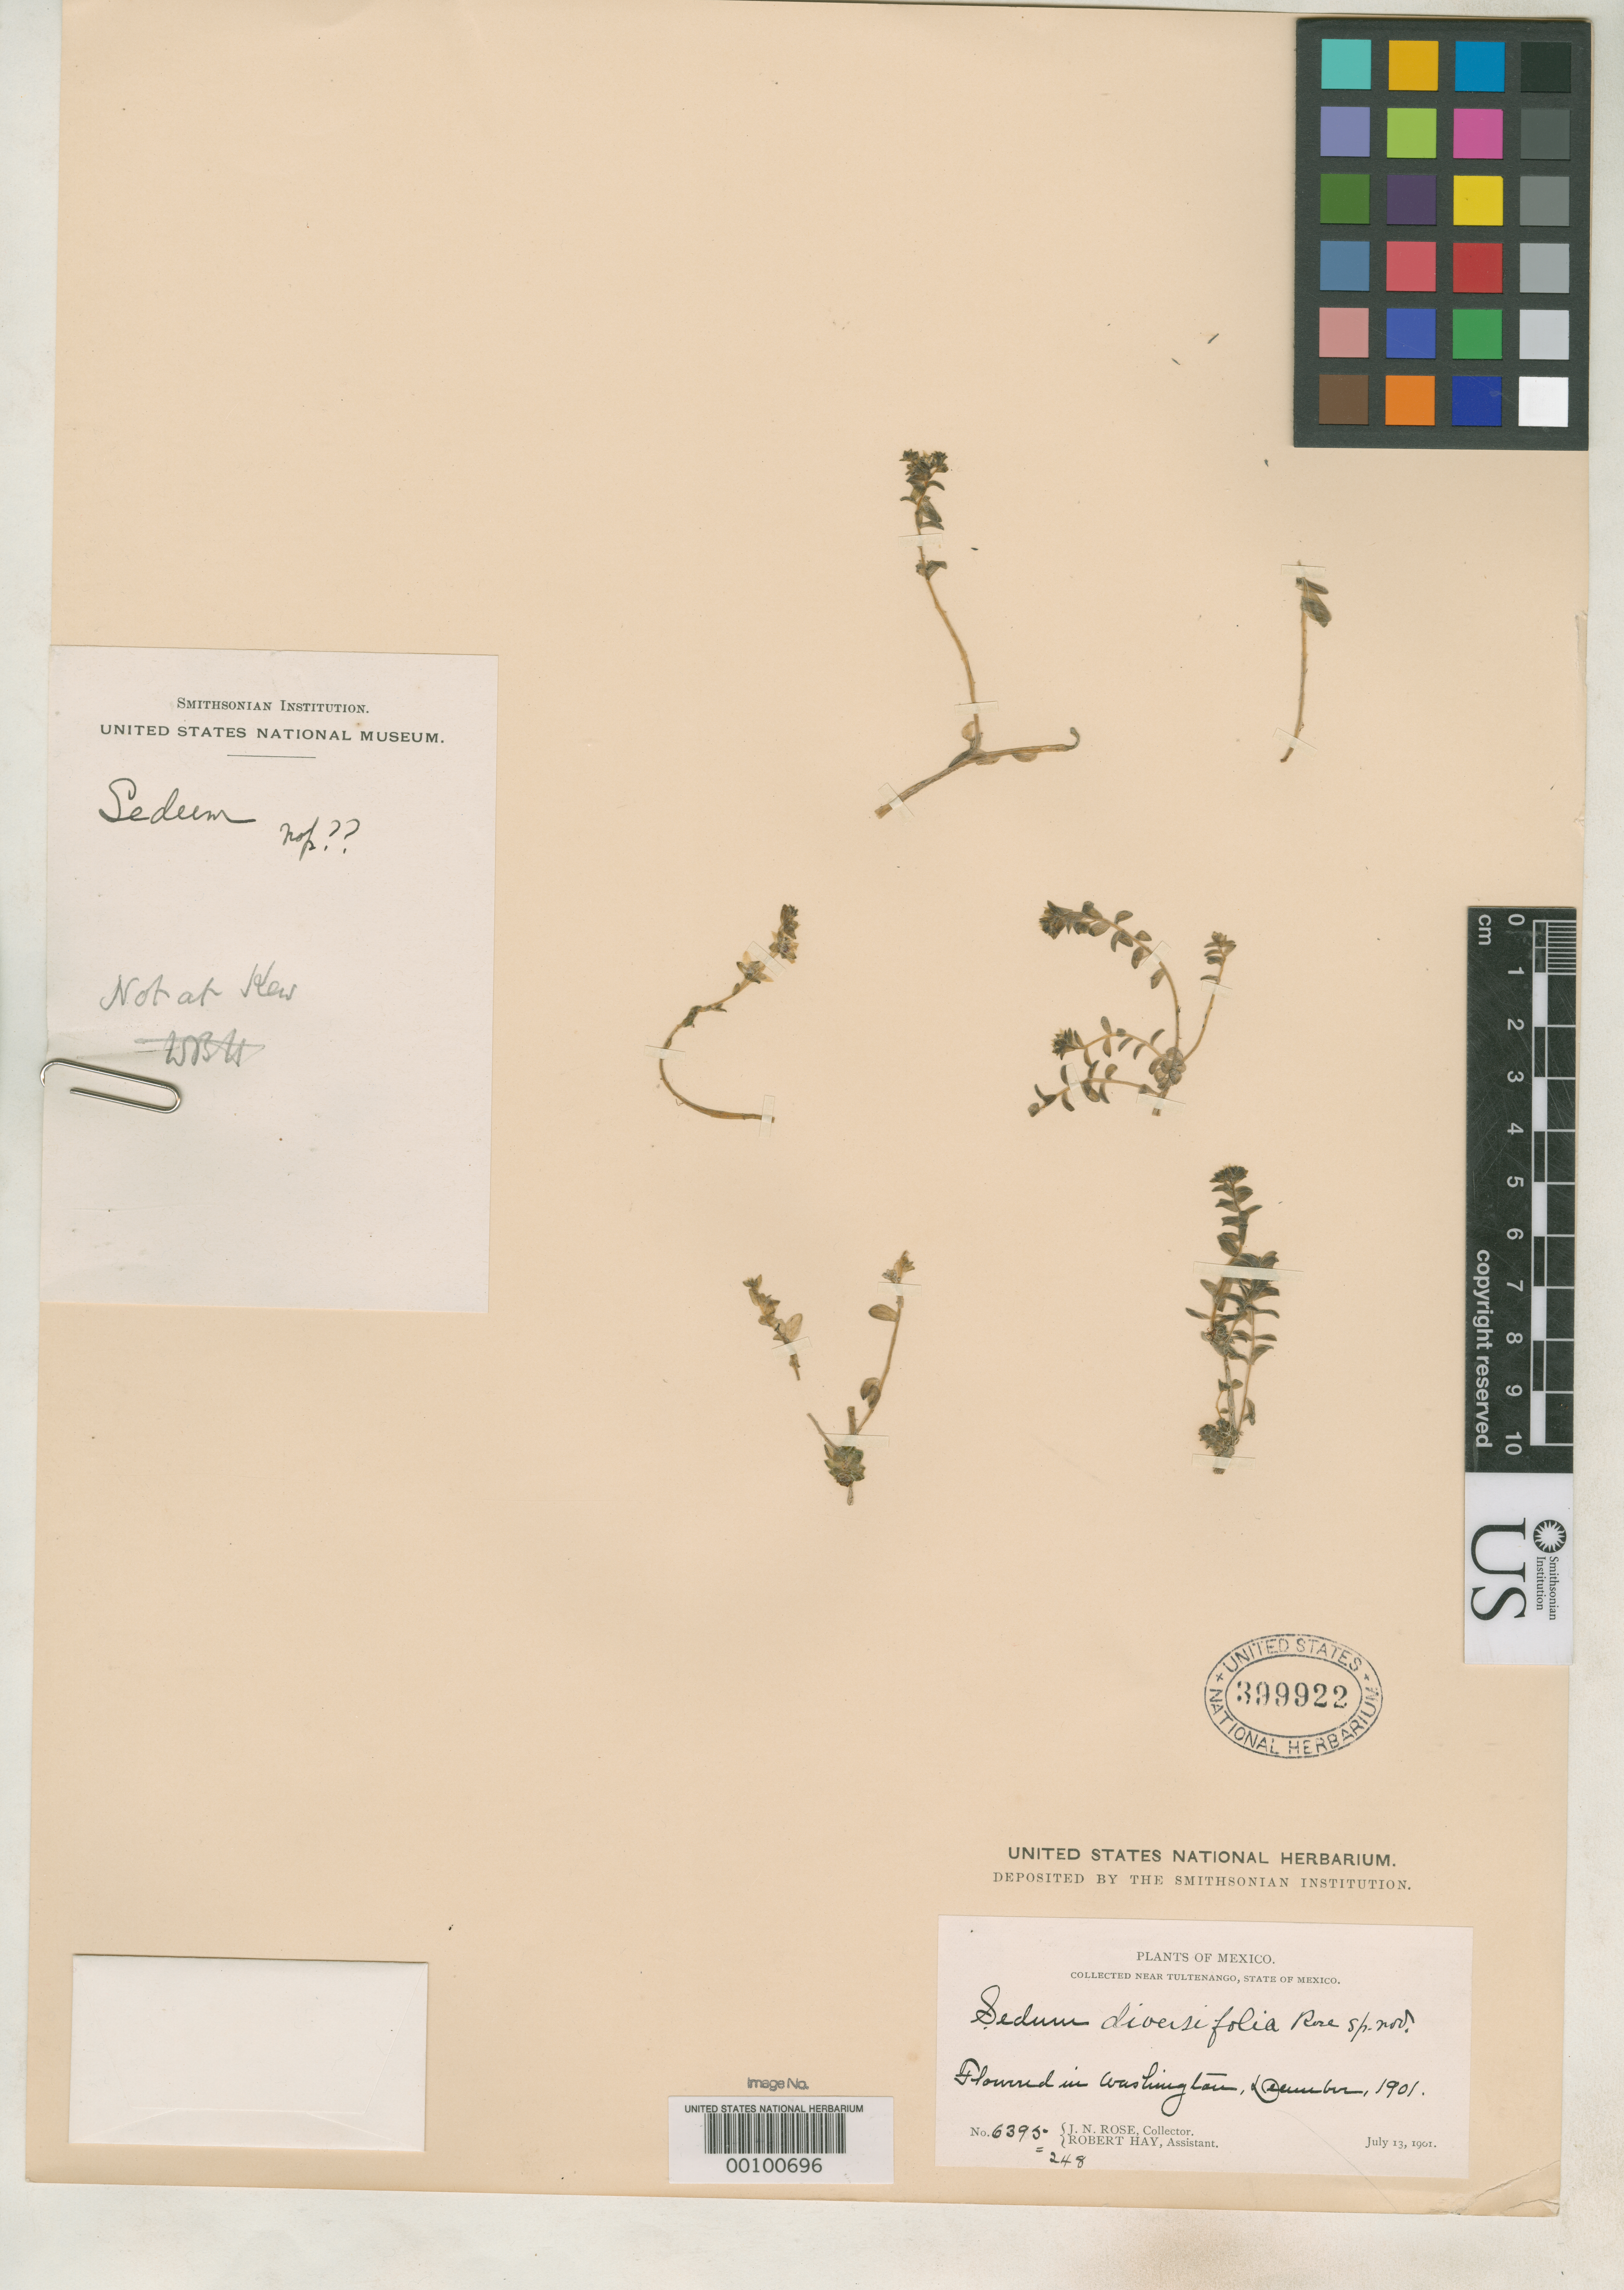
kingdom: Plantae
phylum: Tracheophyta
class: Magnoliopsida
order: Saxifragales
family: Crassulaceae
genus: Sedum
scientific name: Sedum diversifolium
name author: Rose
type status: Holotype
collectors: J. N. Rose & R. H. Hay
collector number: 248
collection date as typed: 13 Jul 1901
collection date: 1901-07-13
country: Mexico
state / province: México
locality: Near Tultenango.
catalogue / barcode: US 399922